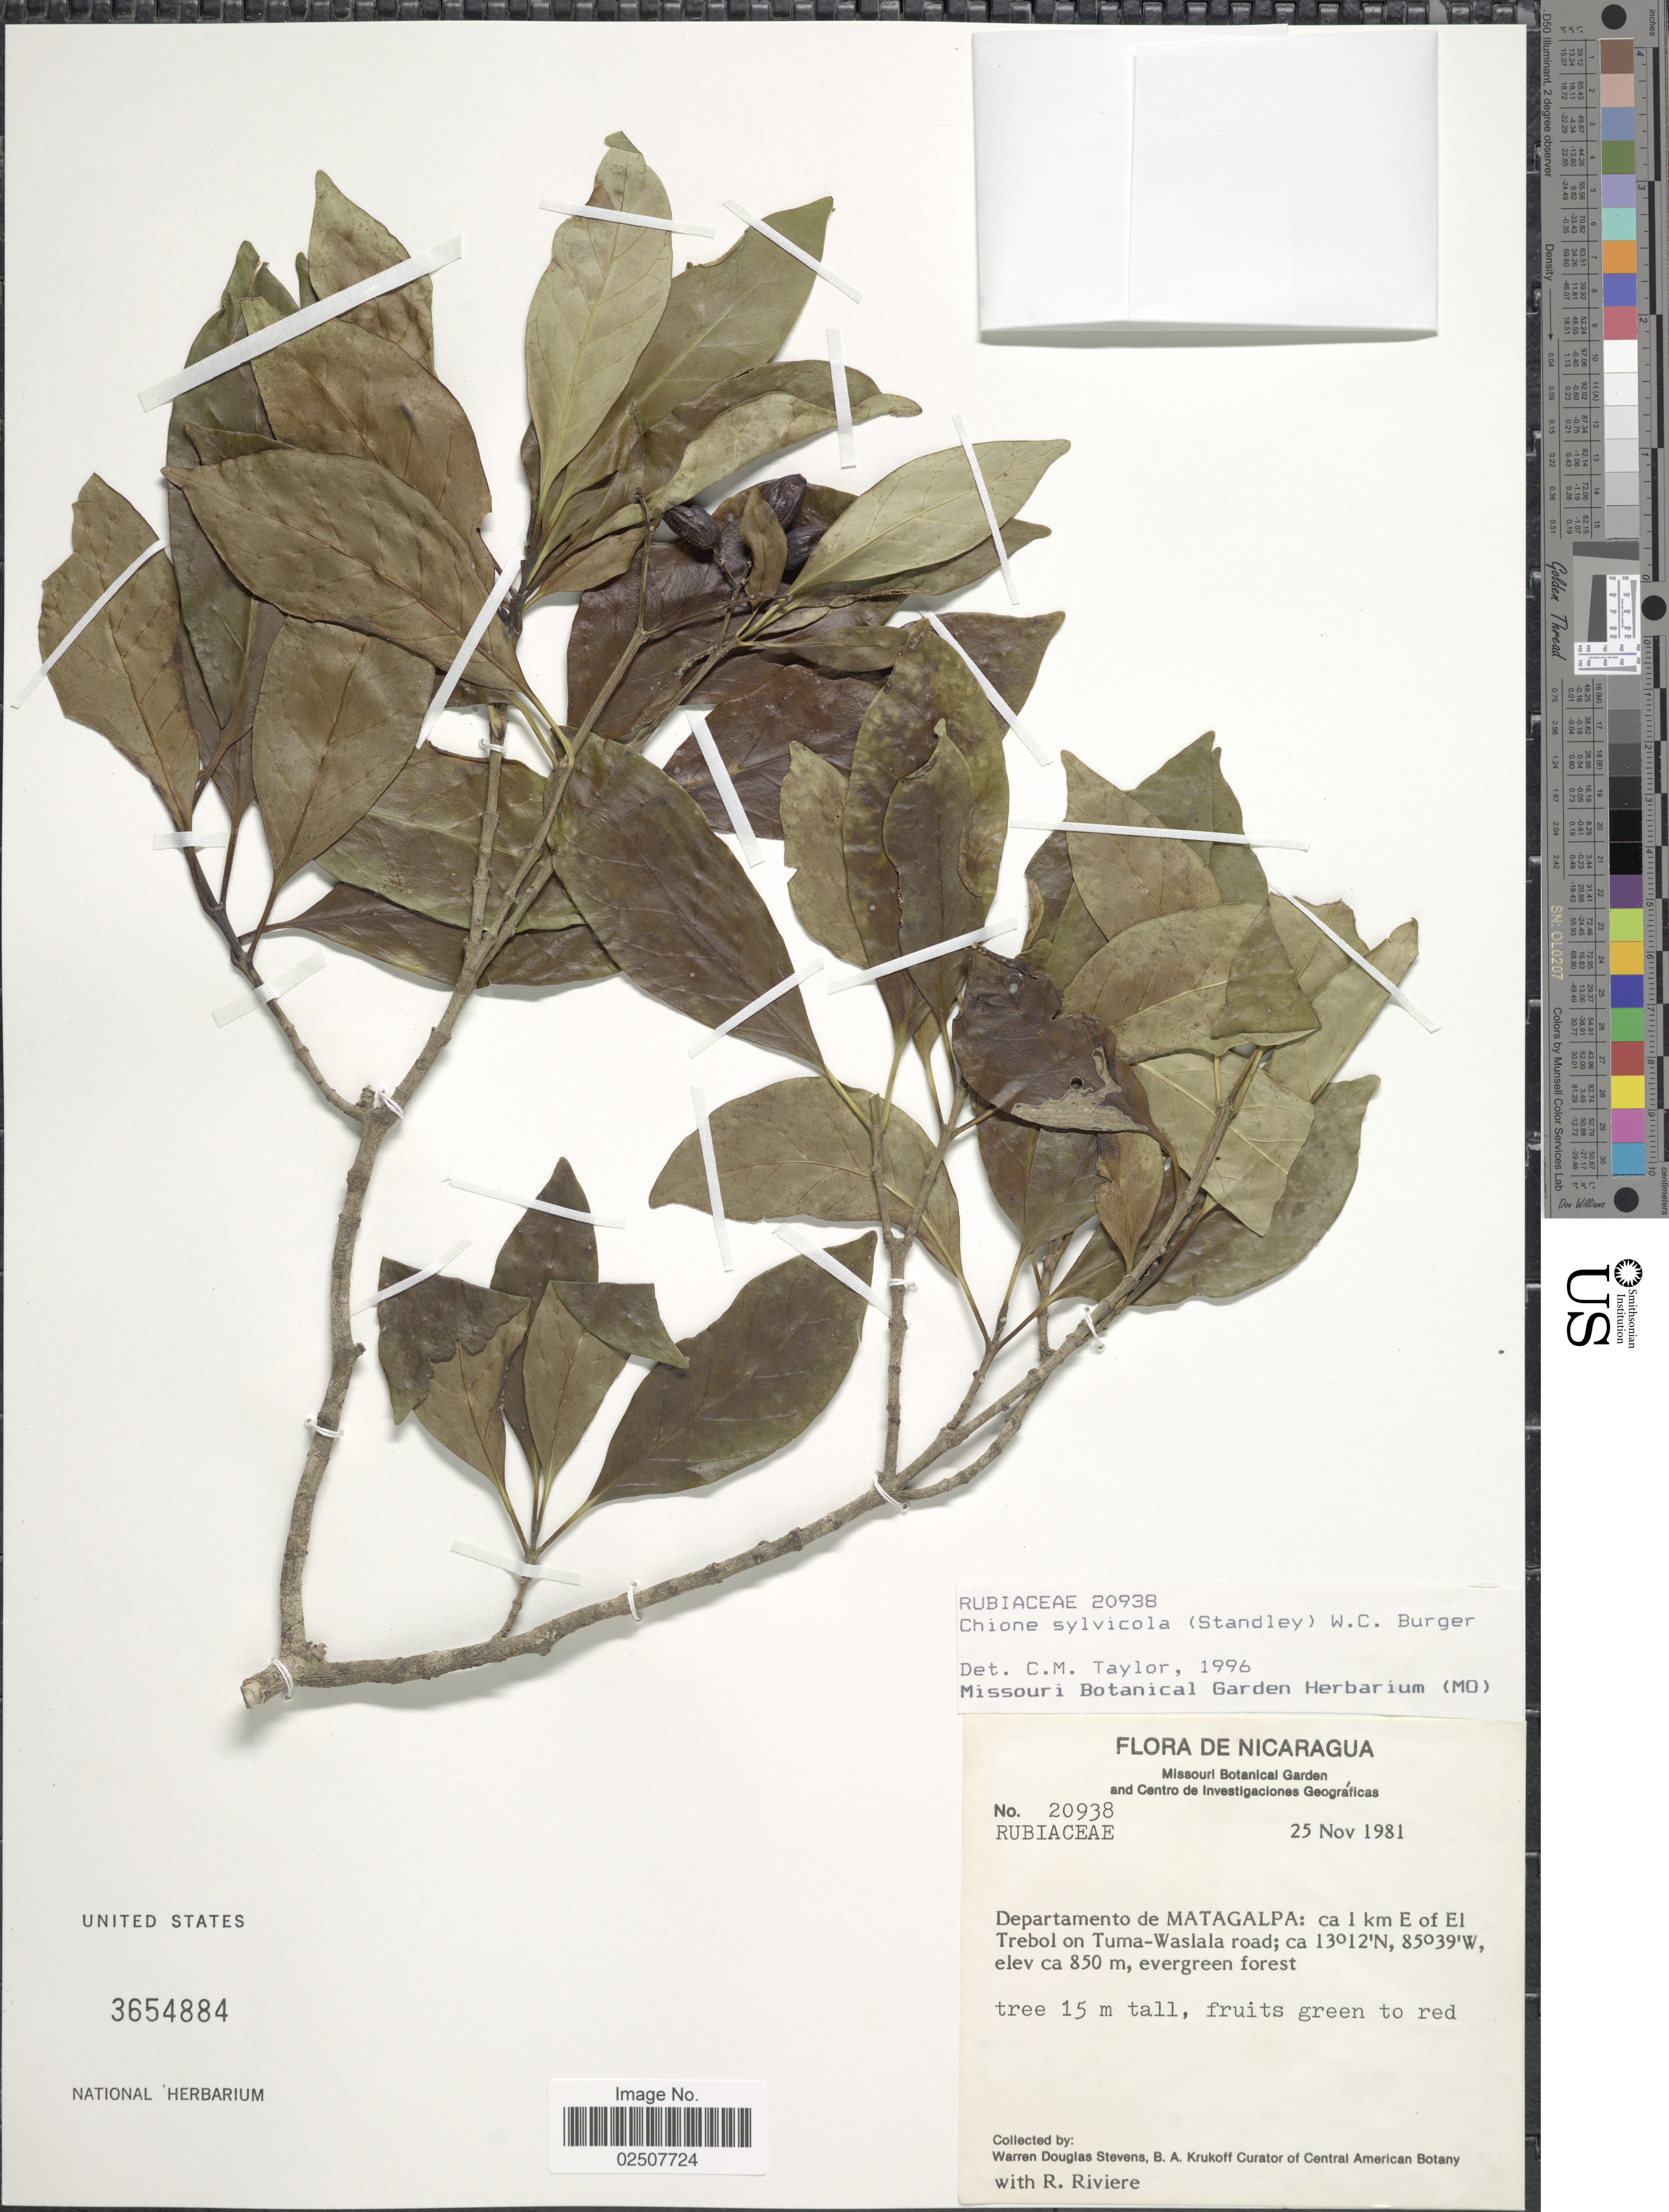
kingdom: Plantae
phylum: Tracheophyta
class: Magnoliopsida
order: Gentianales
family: Rubiaceae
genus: Chione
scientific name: Chione sylvicola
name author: (Standl.) W.C. Burger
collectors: W. D. Stevens, B. A. Krukoff & R. Riviere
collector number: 20938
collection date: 1980-11-25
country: Nicaragua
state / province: Matagalpa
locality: Departamento de Matagalpa: ca 1 km E of El Trebol on Tuma-Waslala road, evergreen forest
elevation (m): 850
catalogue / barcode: US 3654884